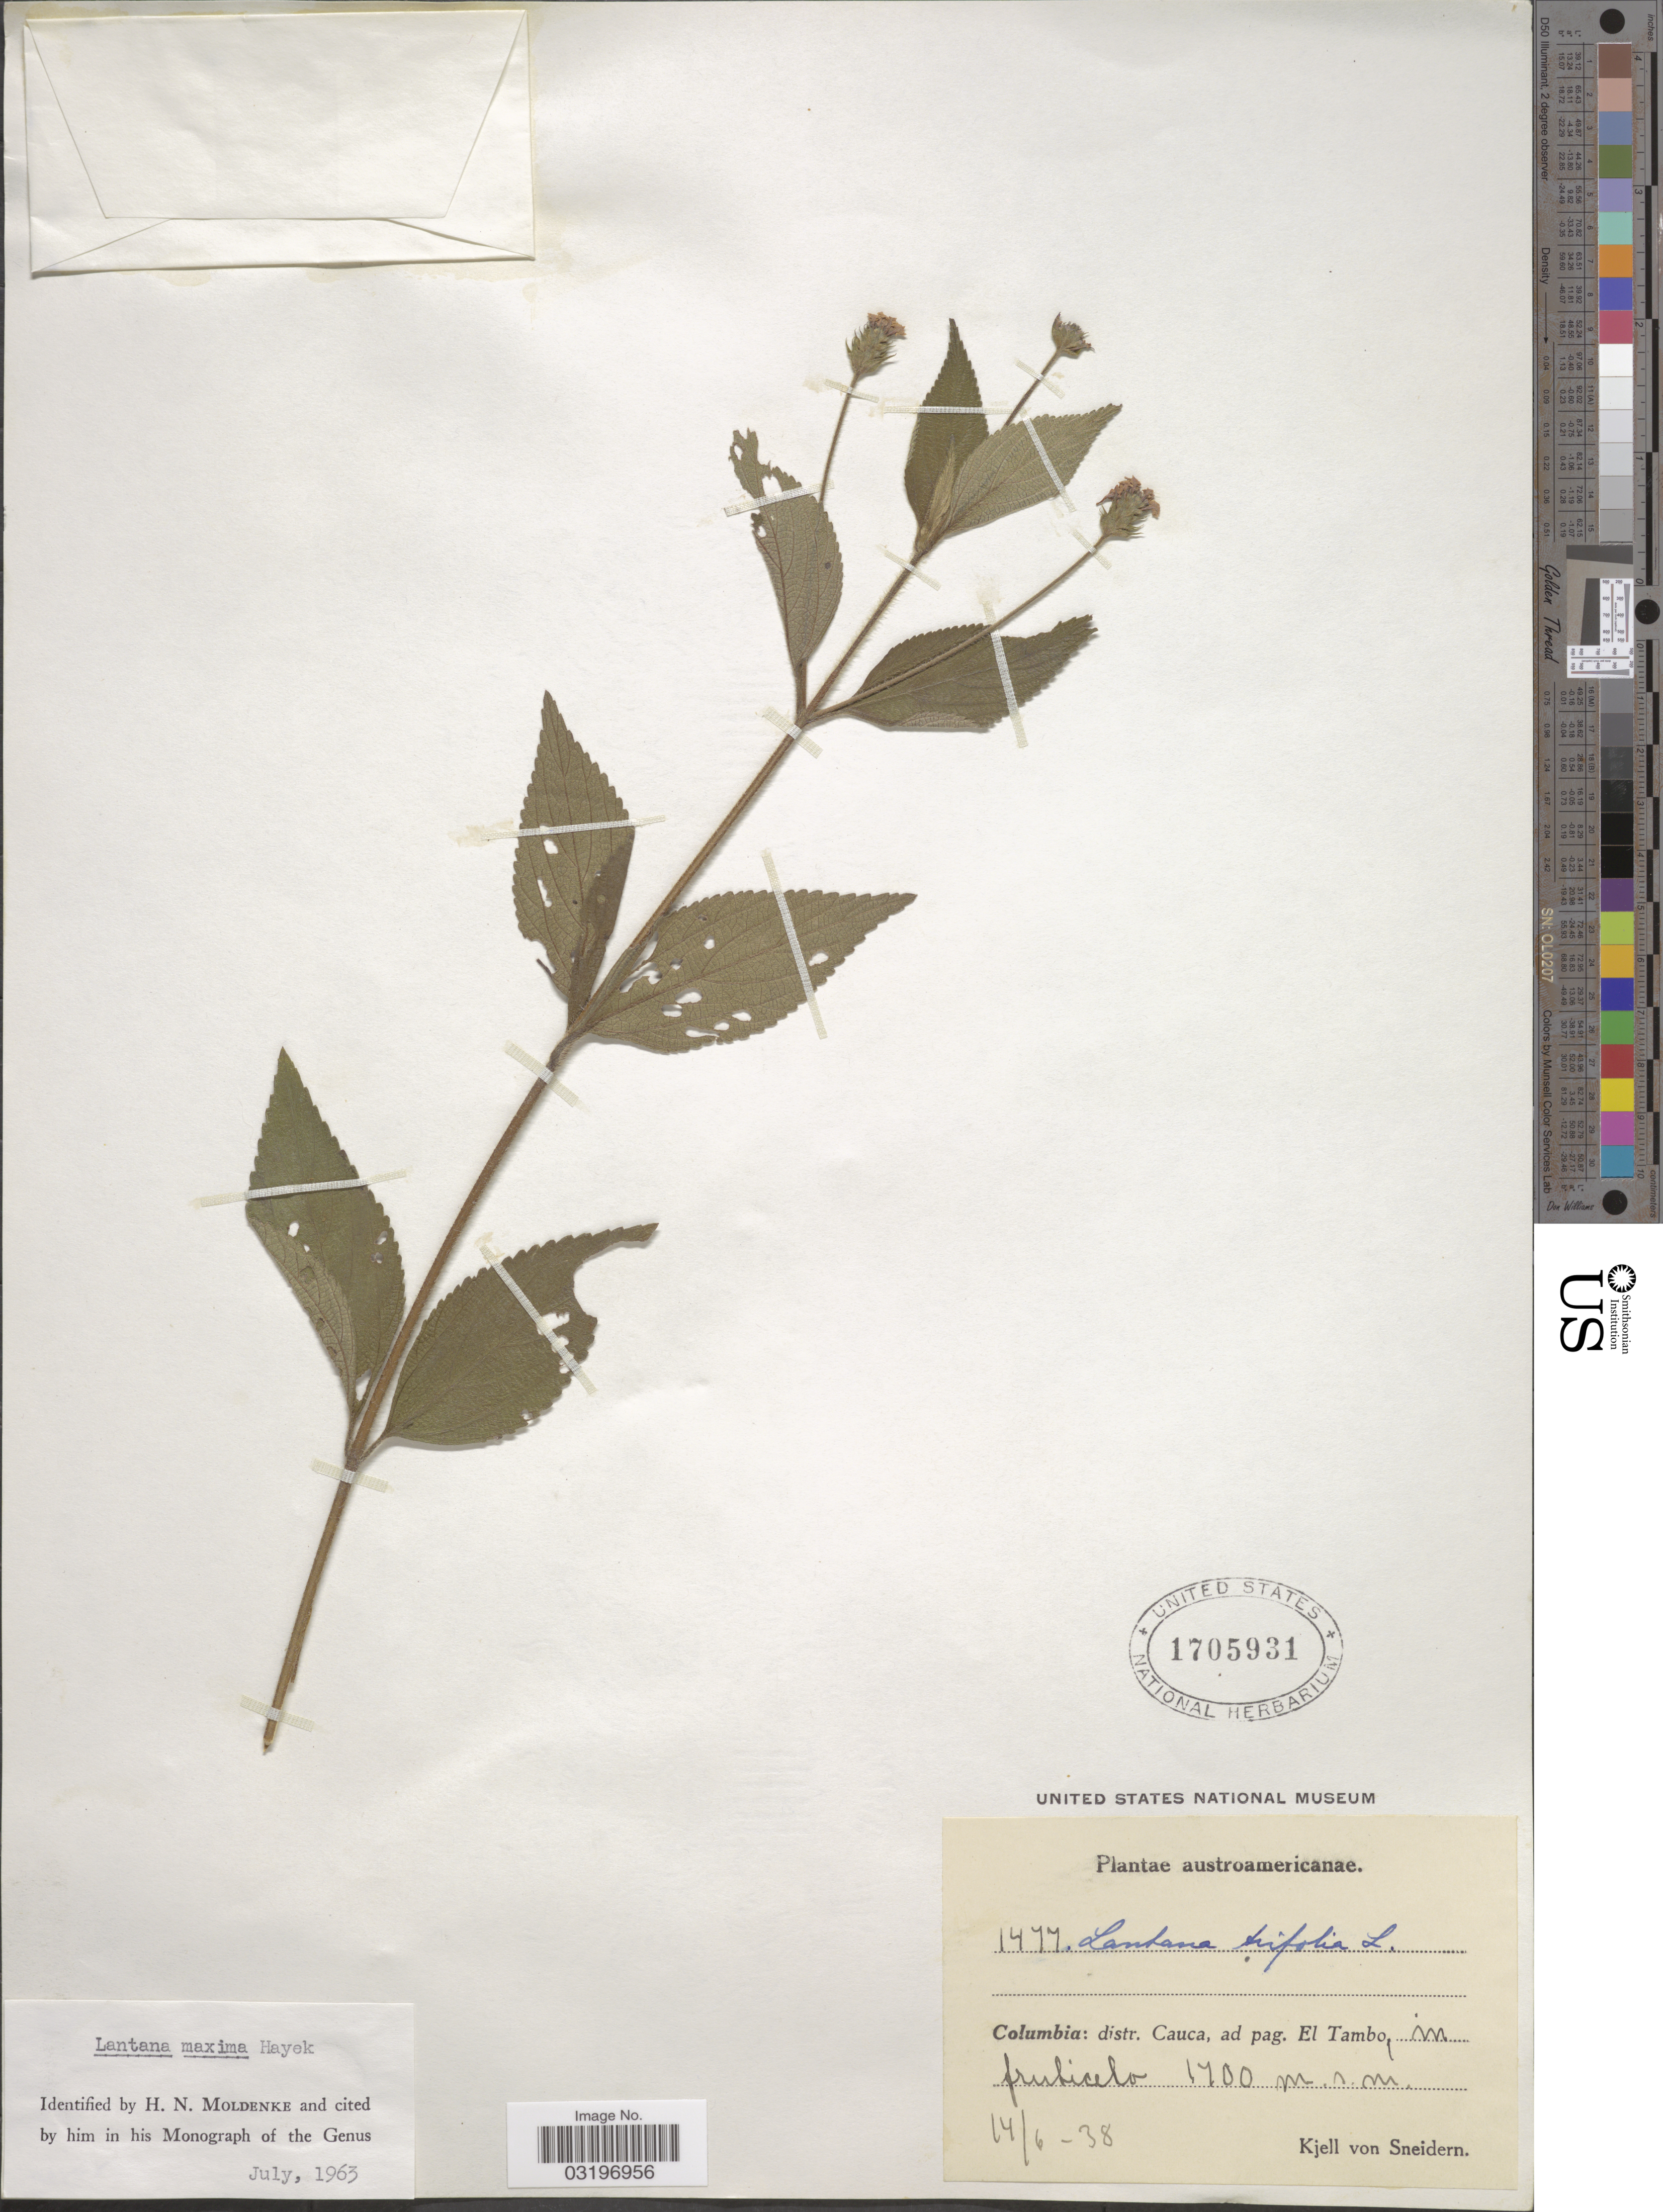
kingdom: Plantae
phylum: Tracheophyta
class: Magnoliopsida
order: Lamiales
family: Verbenaceae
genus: Lantana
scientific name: Lantana maxima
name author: Hayek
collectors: K. von Sneidern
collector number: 1477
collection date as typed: Transcribed d/m/y: 14/6/38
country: Colombia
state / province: Cauca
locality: Distr. Cauca, ad pag. El Tambo.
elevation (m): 1700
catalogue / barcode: US 1705931